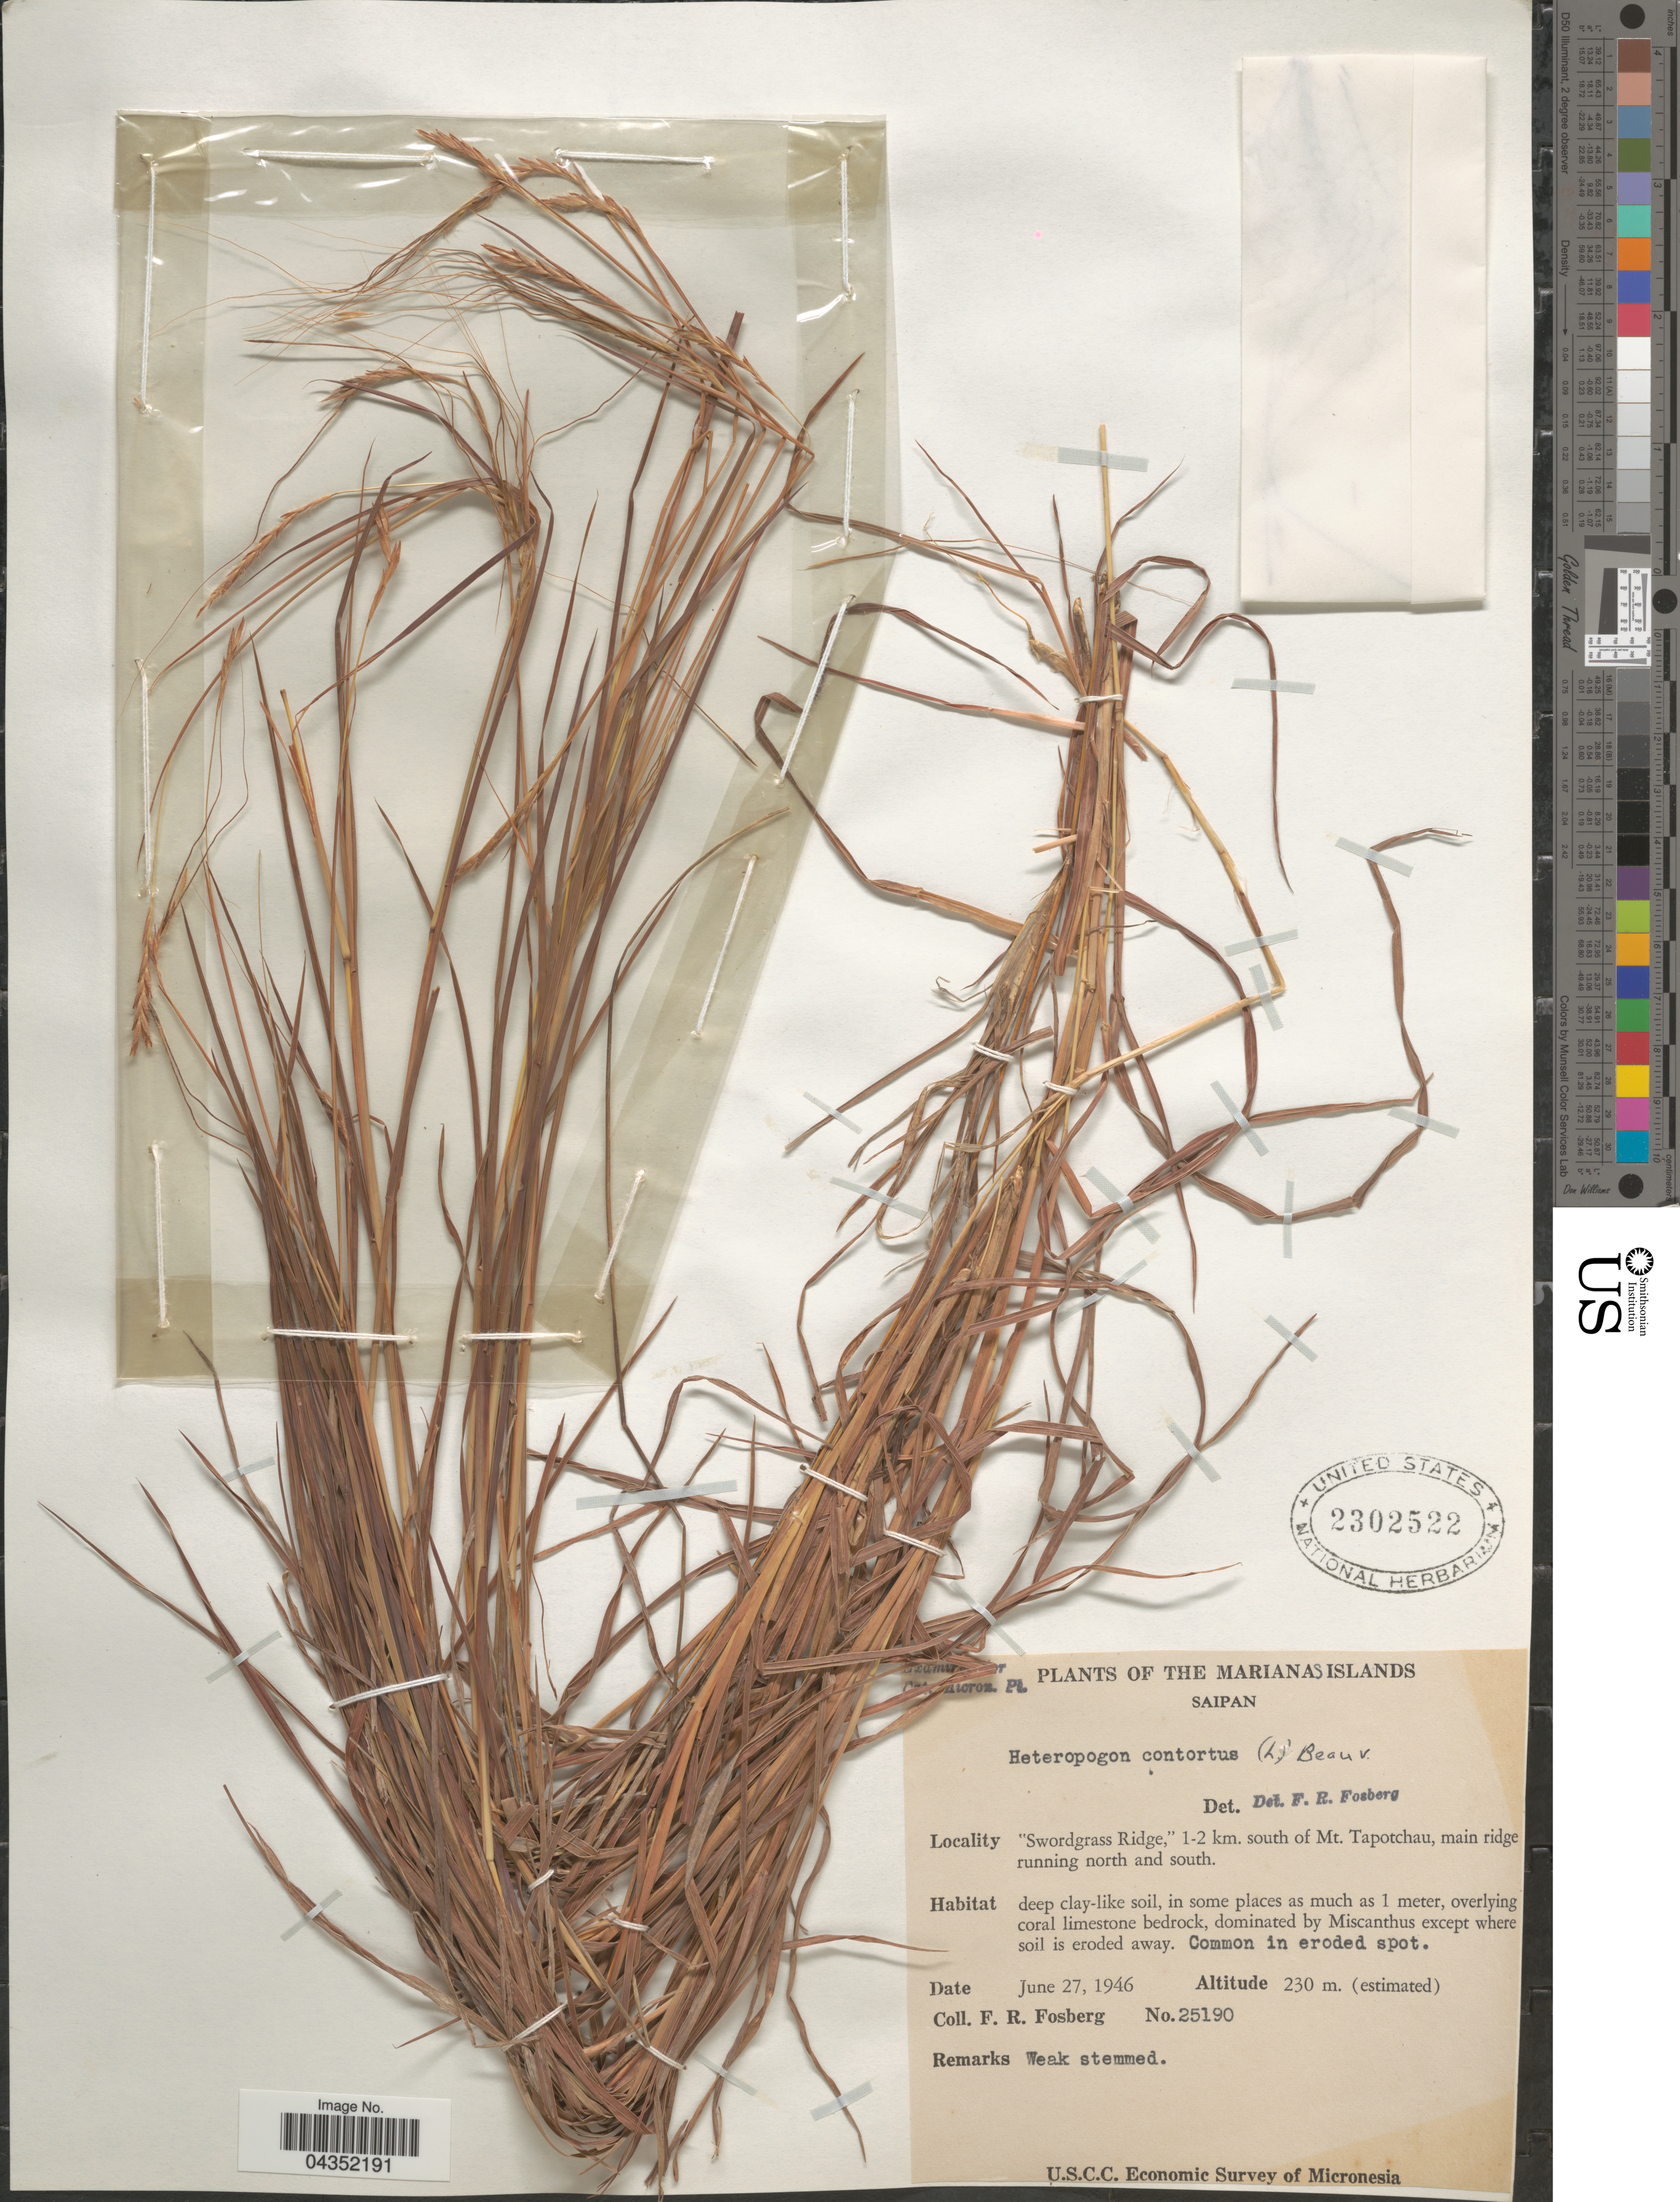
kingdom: Plantae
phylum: Tracheophyta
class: Liliopsida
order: Poales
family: Poaceae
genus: Heteropogon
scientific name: Heteropogon contortus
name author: (L.) P. Beauv. ex Roem. & Schult.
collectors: F. R. Fosberg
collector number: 25190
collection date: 1946-06-27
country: Northern Mariana Islands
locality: The Marianas Islands. Saipan. "Swordgrass Ridge," 1-2 km. south of Mt. Tapotchau, main ridge running north and south. U.S.C.C. Economic Survey of Micronesia.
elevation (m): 230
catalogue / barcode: US 2302522